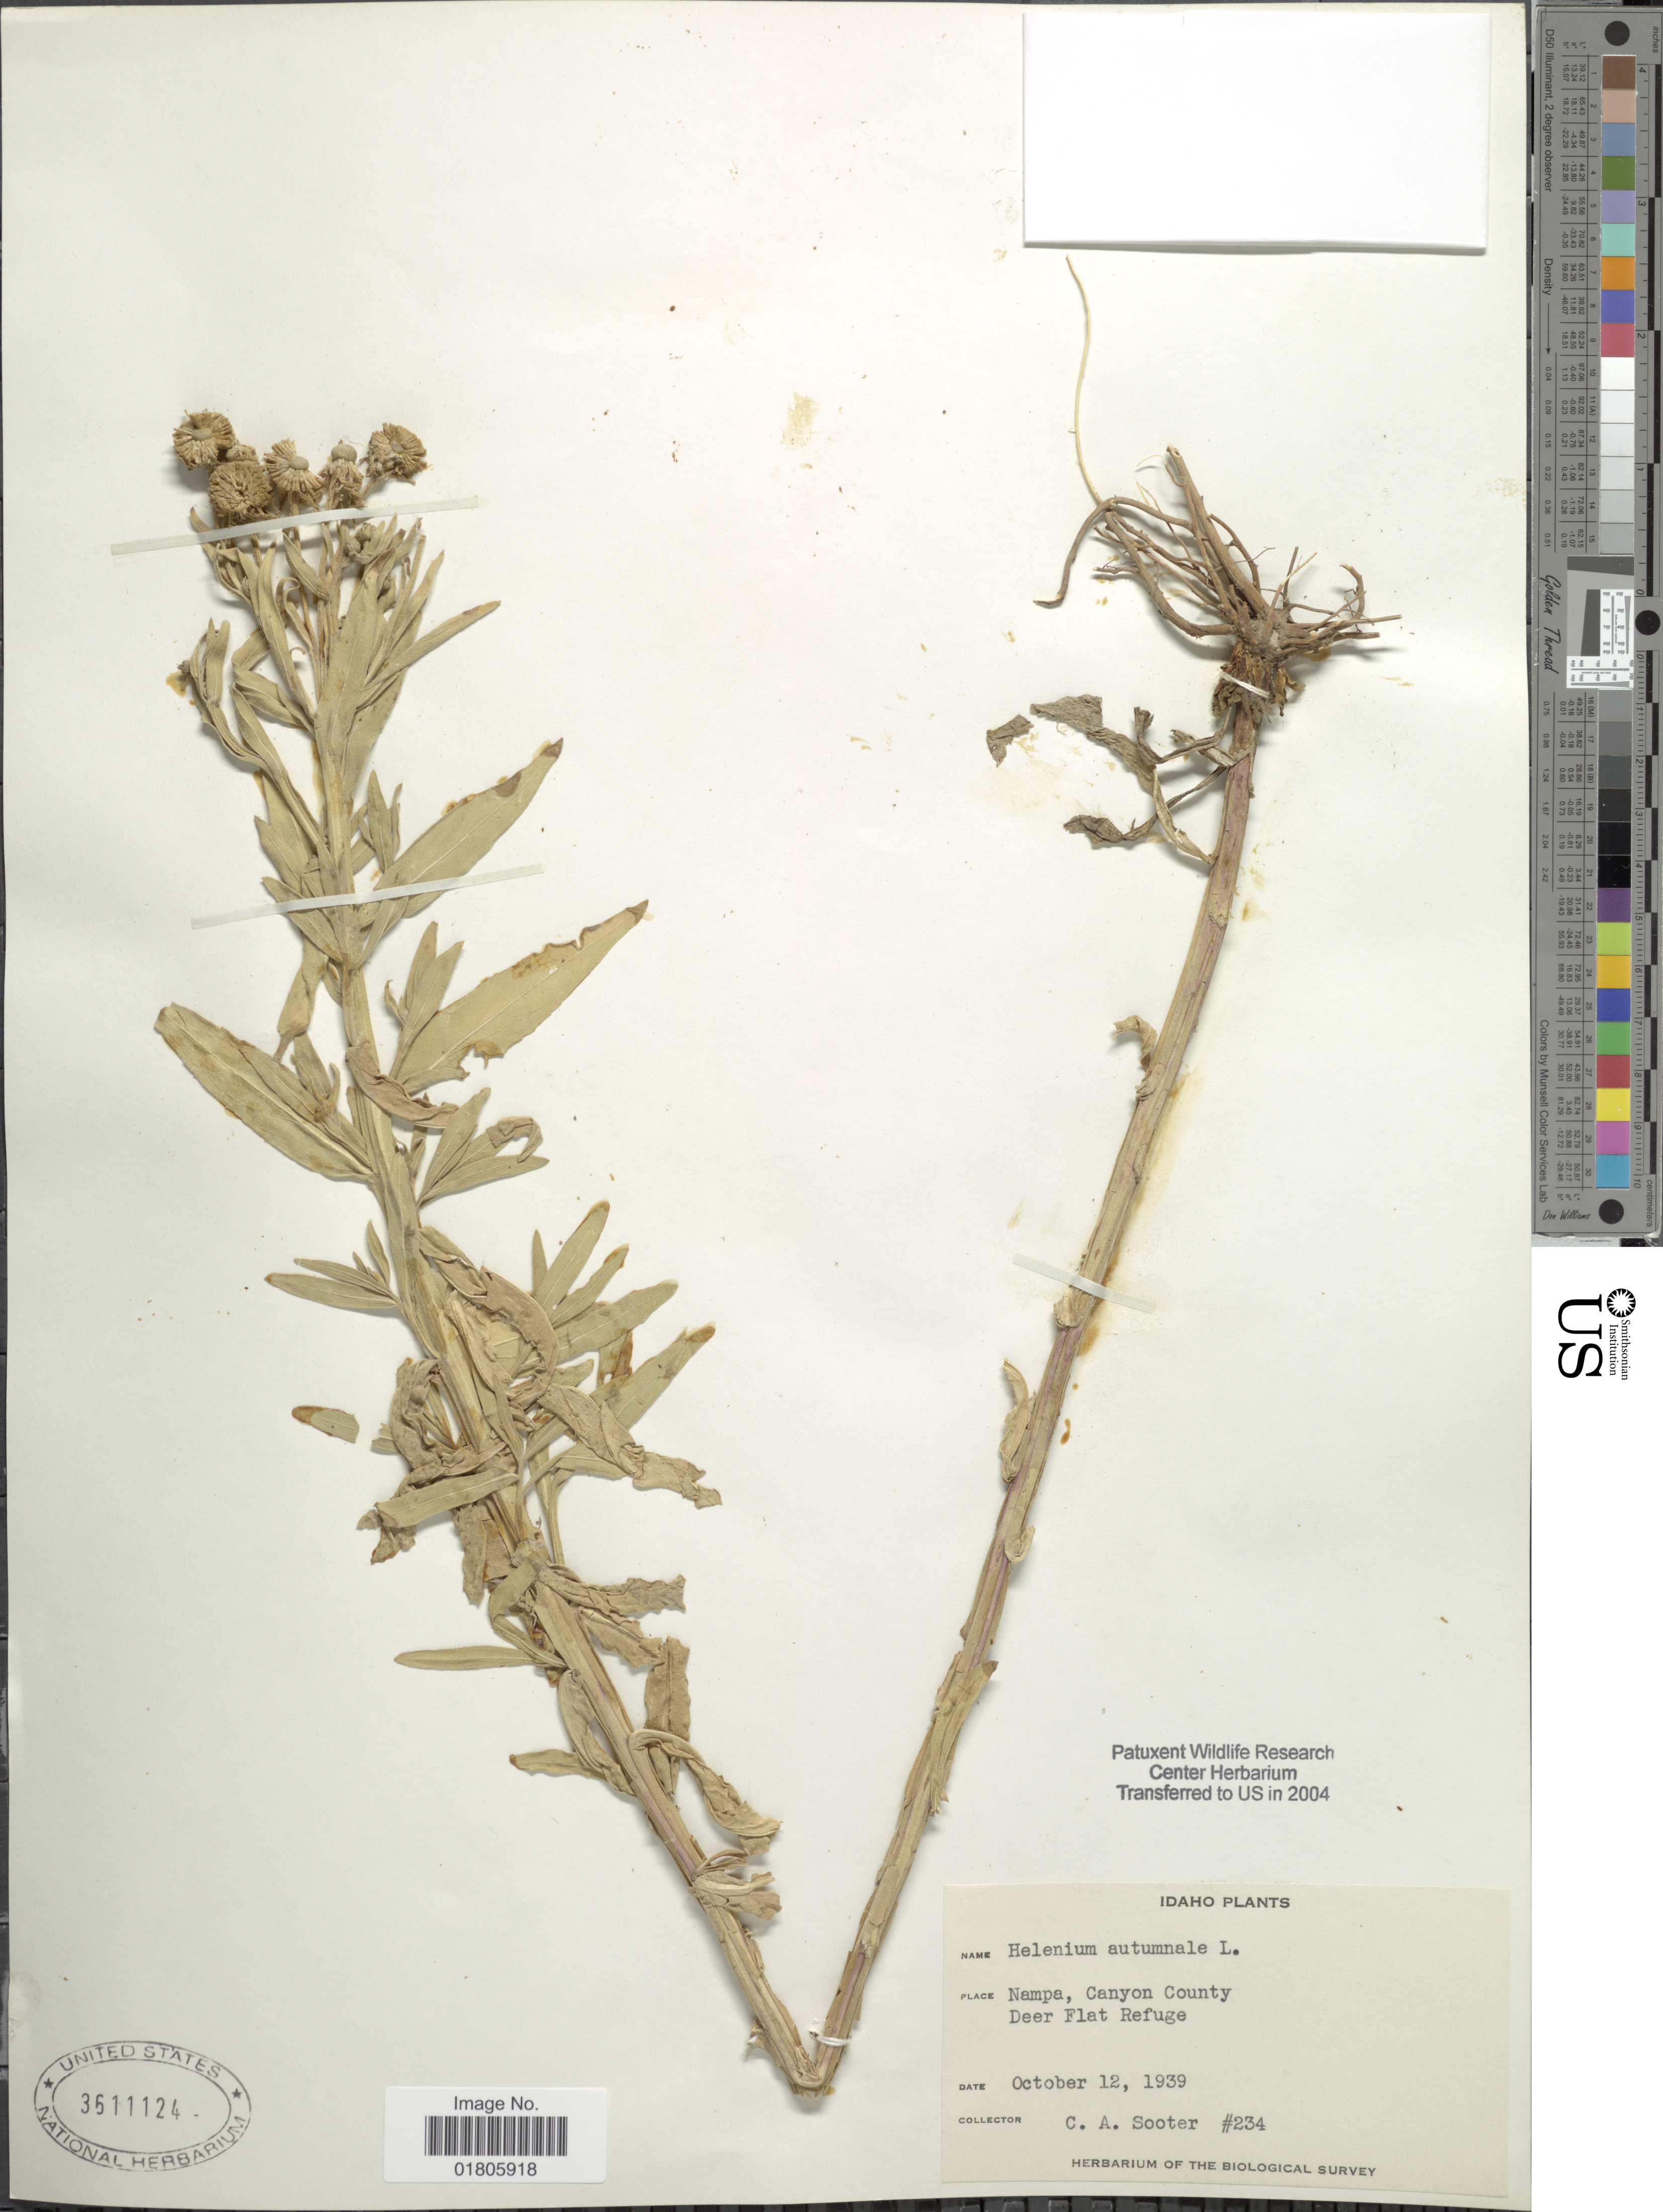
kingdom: Plantae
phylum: Tracheophyta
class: Magnoliopsida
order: Asterales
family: Asteraceae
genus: Helenium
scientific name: Helenium autumnale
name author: L.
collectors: C. Sooter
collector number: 243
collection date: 1939-10-12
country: United States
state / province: Idaho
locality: Nampa, Canyon County Deer Flat Refuge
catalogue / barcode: US 3611124